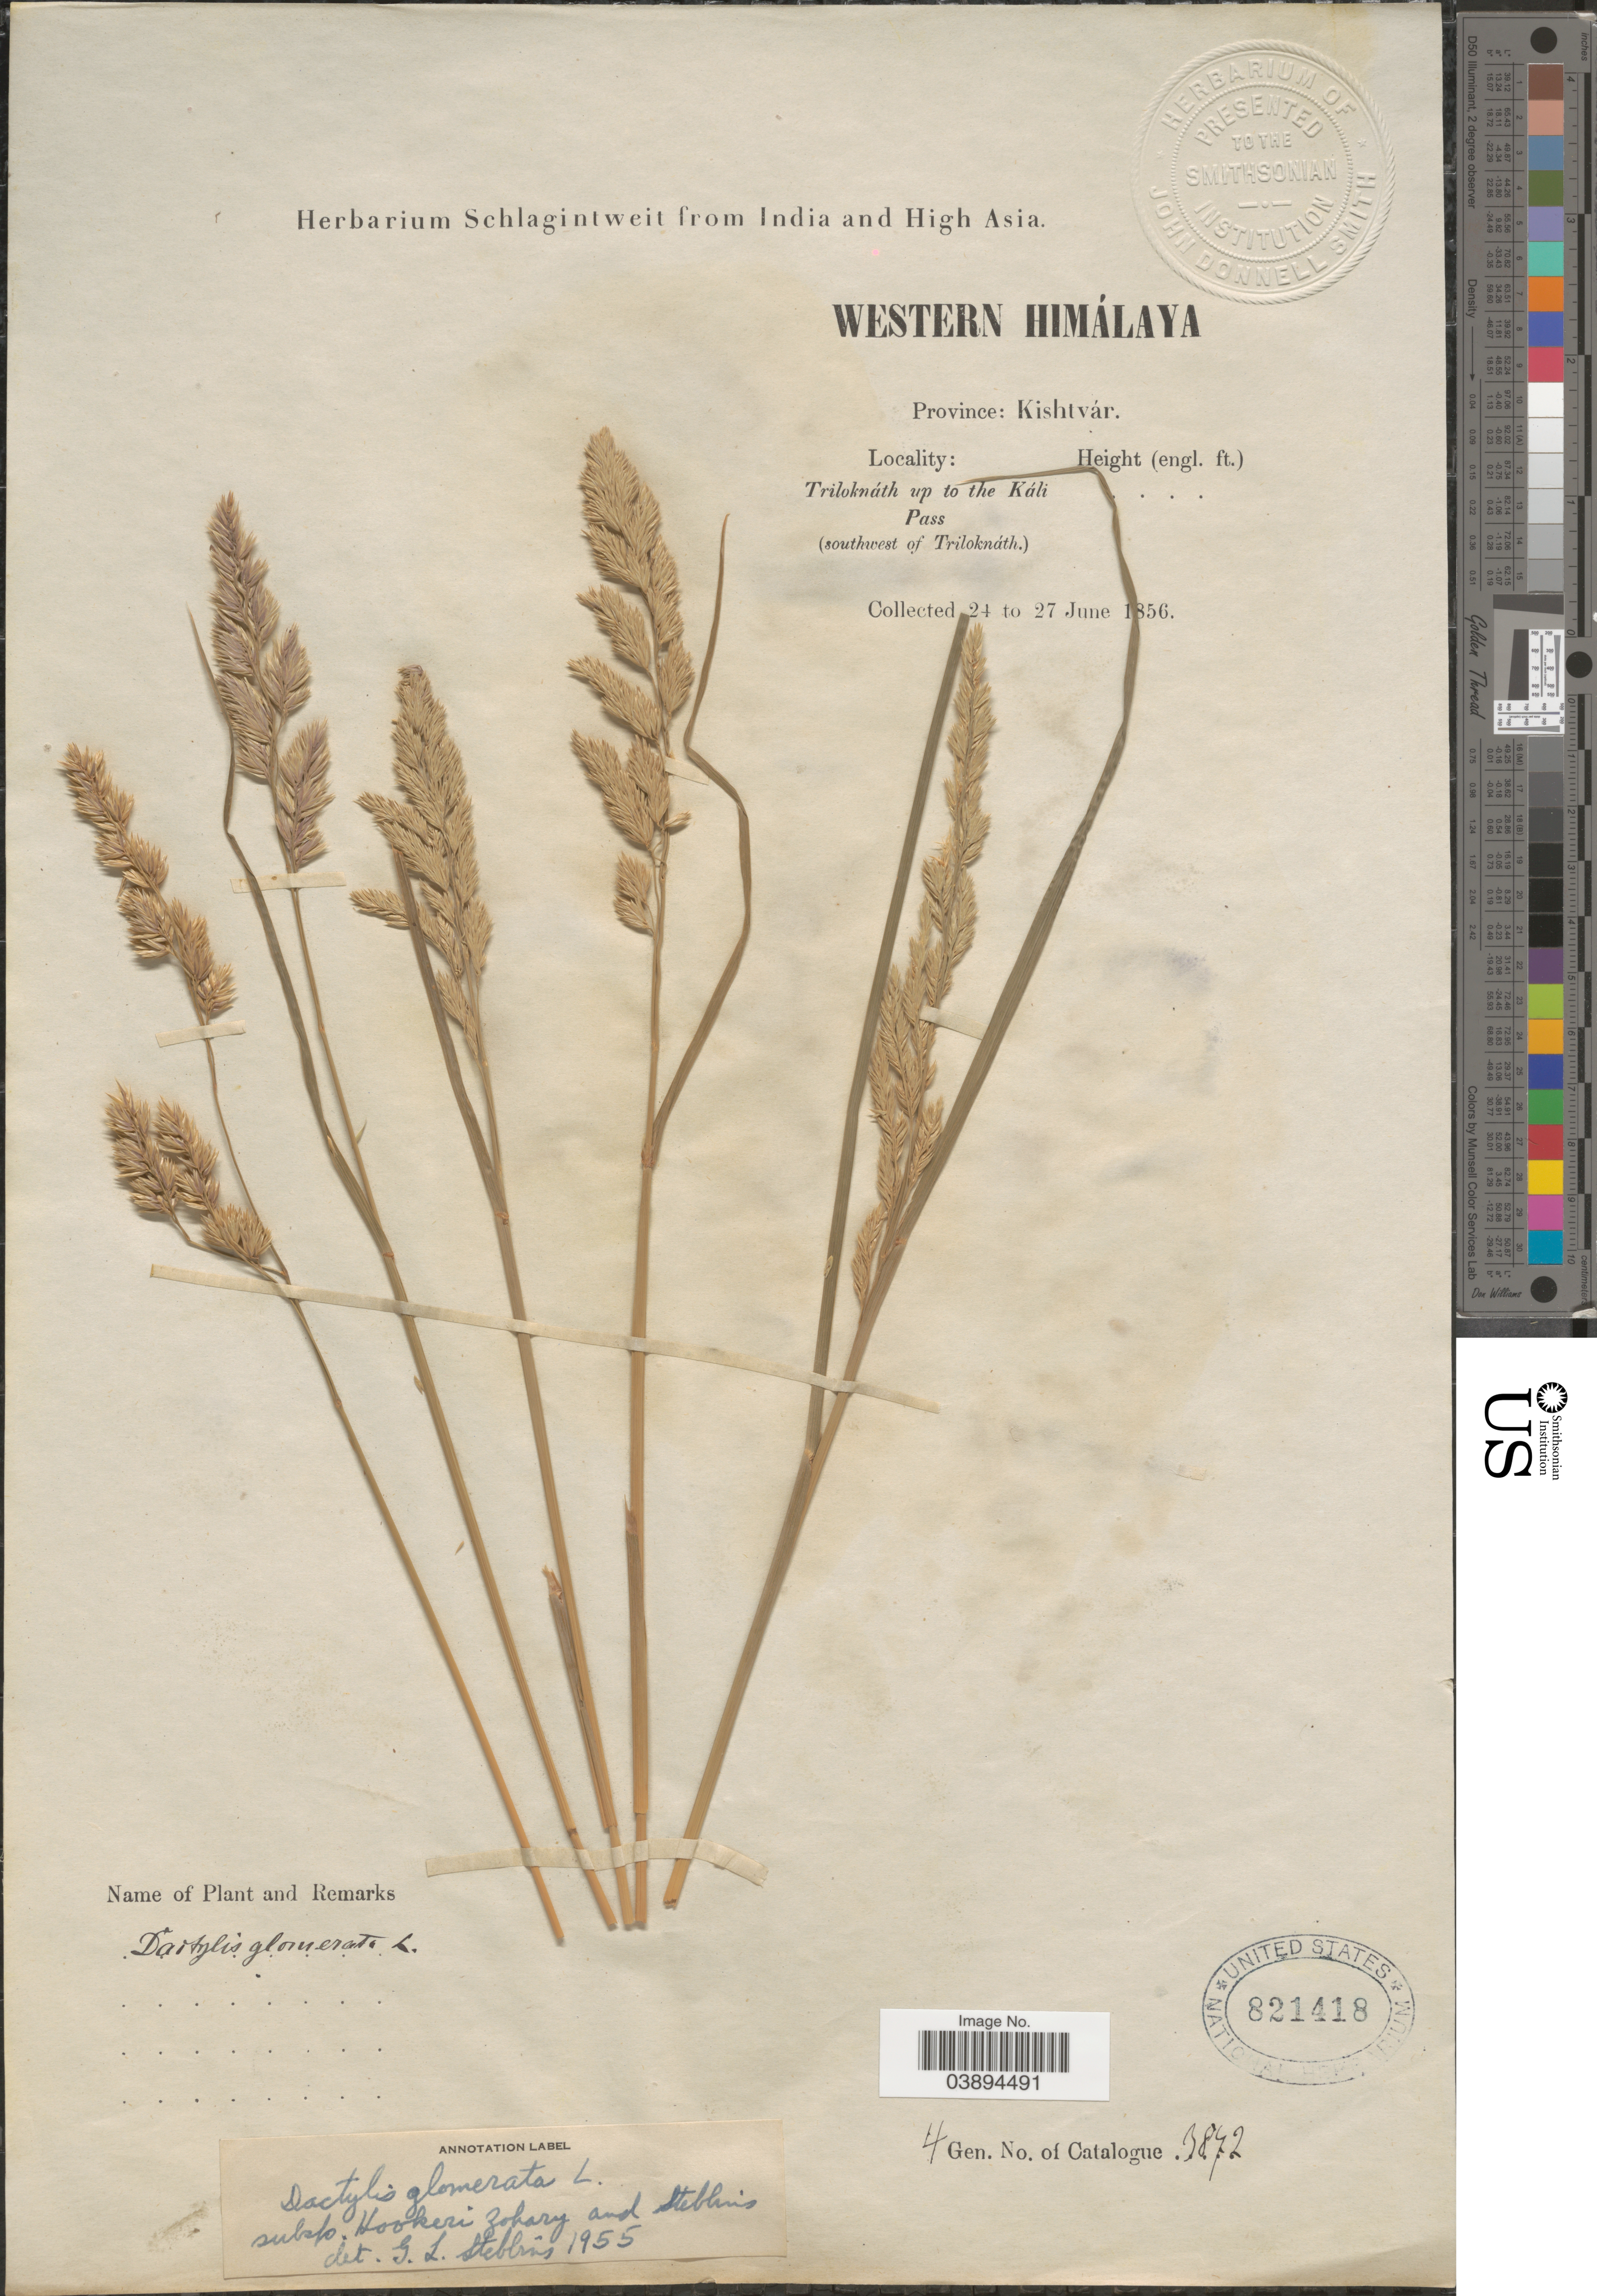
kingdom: Plantae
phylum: Tracheophyta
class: Liliopsida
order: Poales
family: Poaceae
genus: Dactylis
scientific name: Dactylis glomerata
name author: L.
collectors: ex herb. Schlagintweit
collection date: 1856-06-24/1856-06-27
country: India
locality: Western Himálaya. Kishtvár. Triloknáth up to the Káli Pass (southwest of Triloknáth).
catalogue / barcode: US 821418